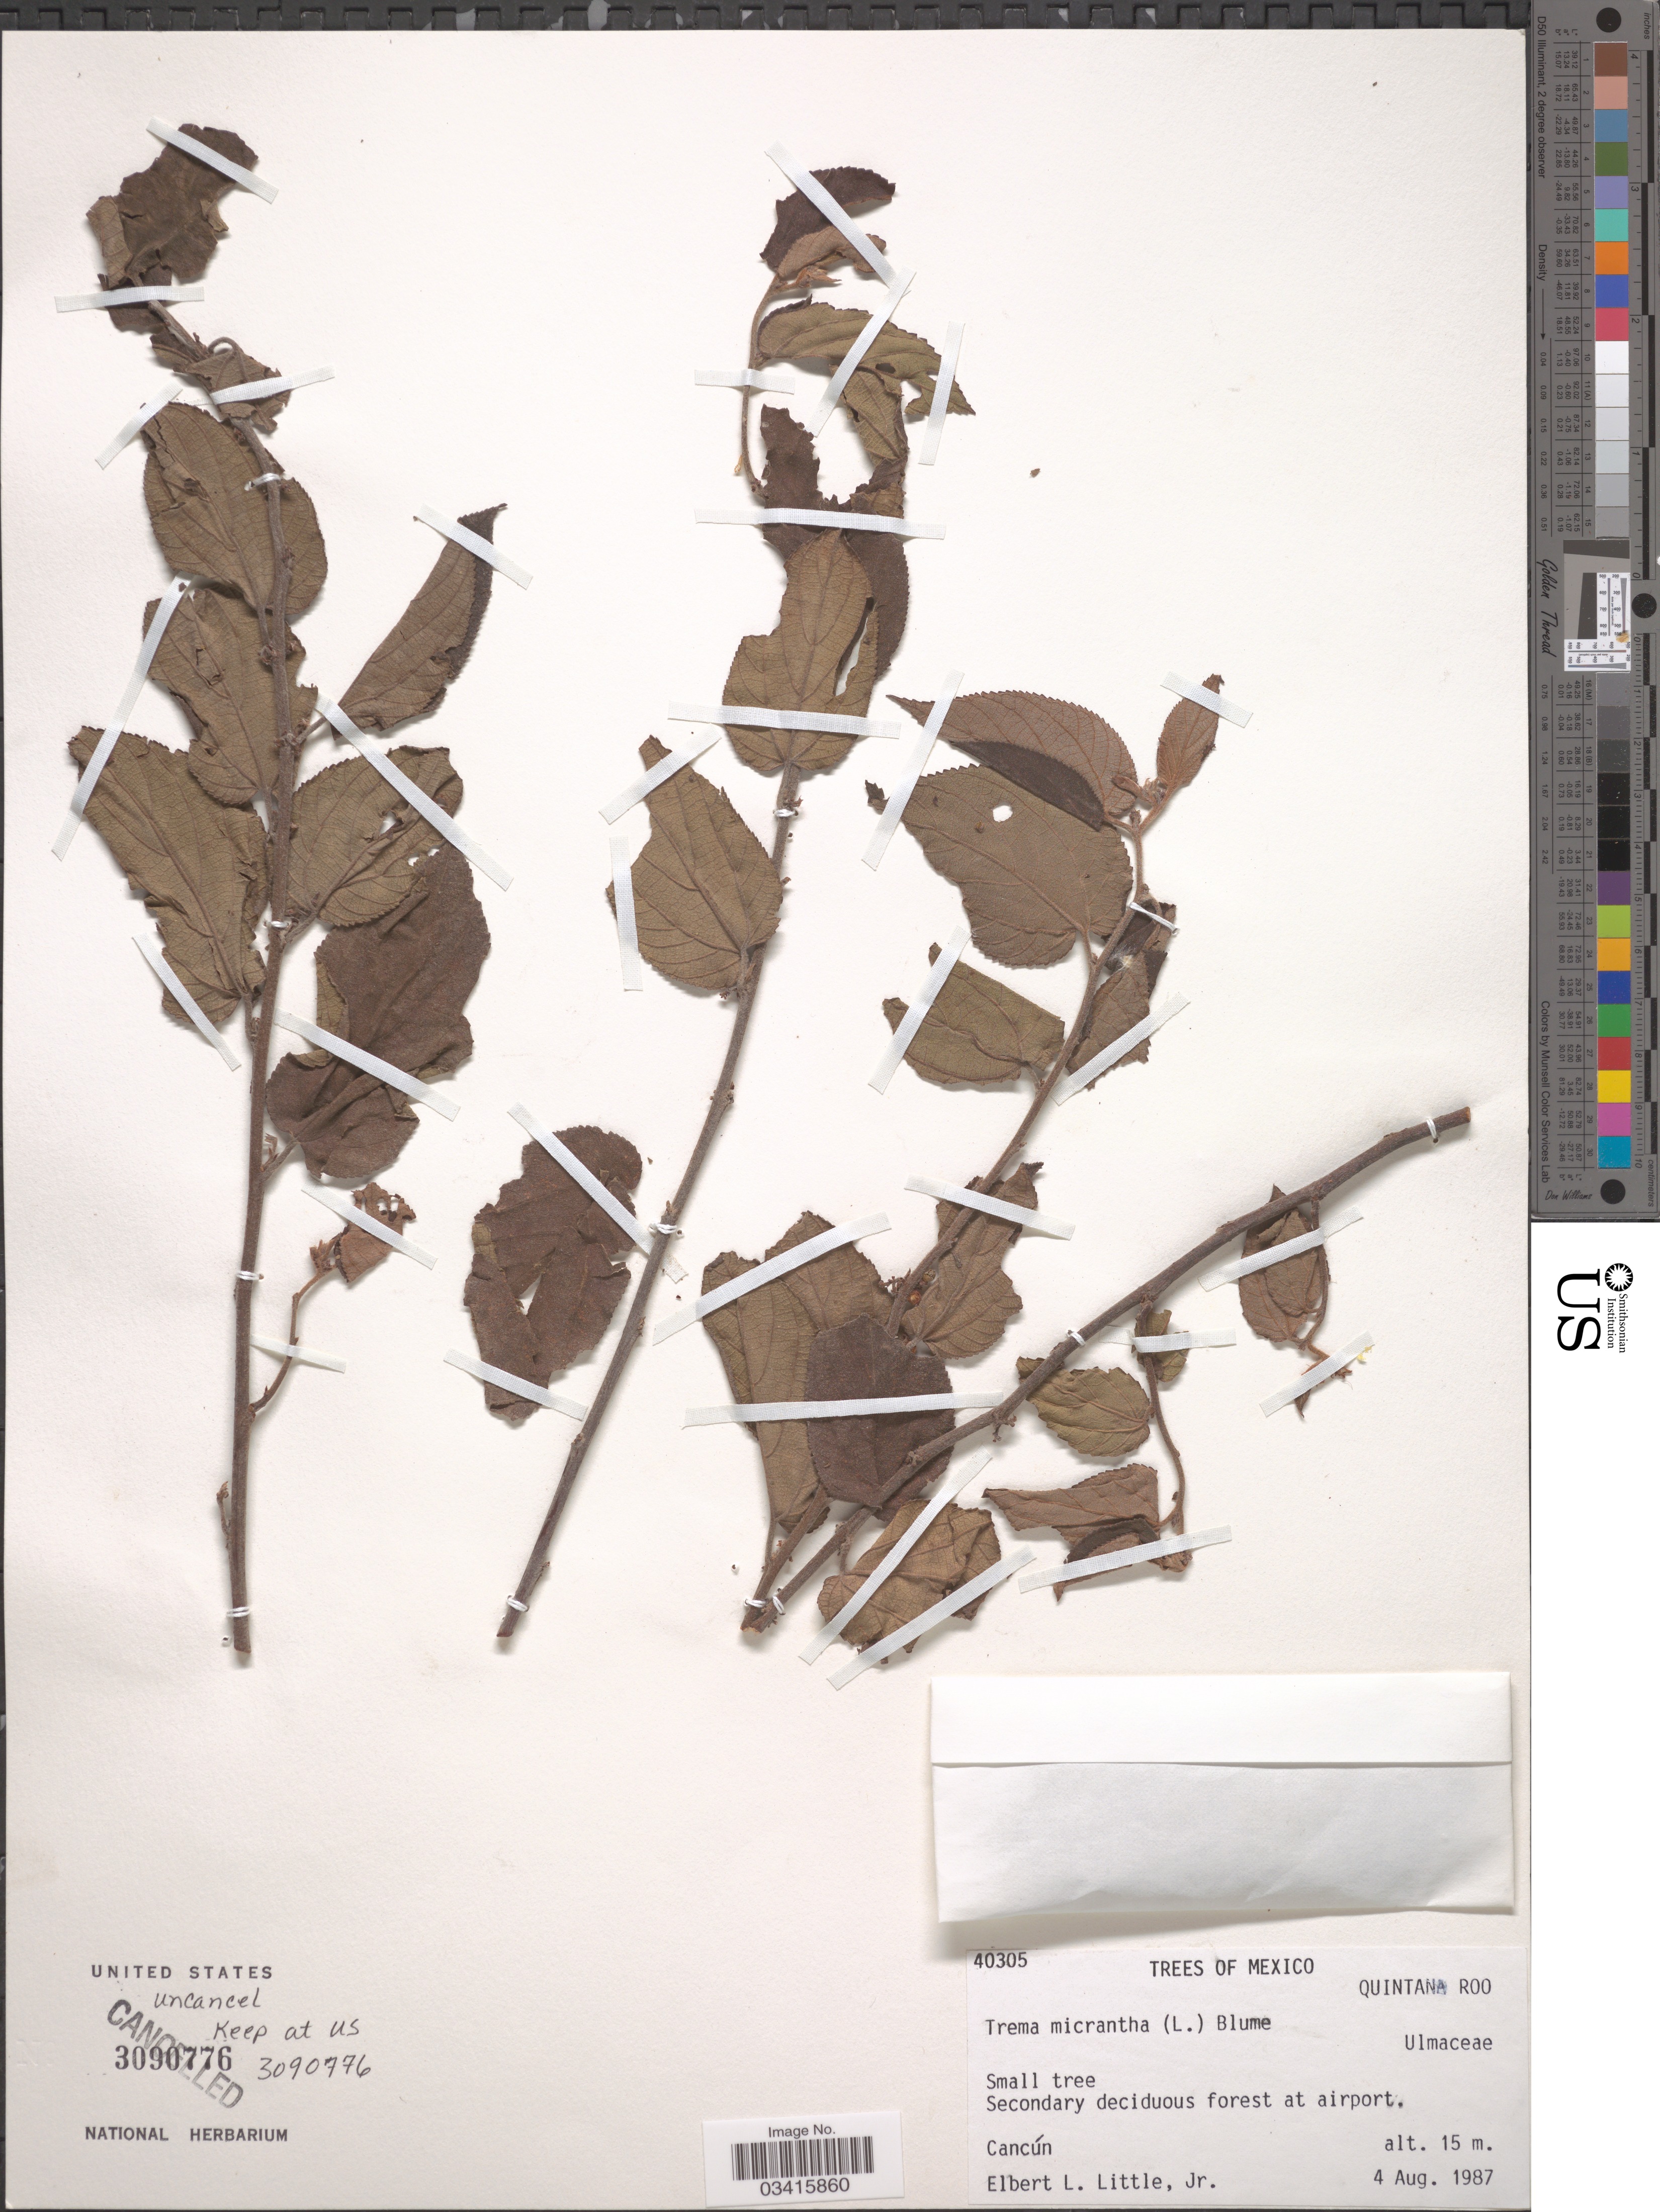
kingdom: Plantae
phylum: Tracheophyta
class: Magnoliopsida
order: Rosales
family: Cannabaceae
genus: Trema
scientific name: Trema micranthum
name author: (L.) Blume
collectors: E. L. Little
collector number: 40305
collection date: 1987-08-04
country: Mexico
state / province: Quintana Roo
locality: Cancún.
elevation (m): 15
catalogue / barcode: US 3090776